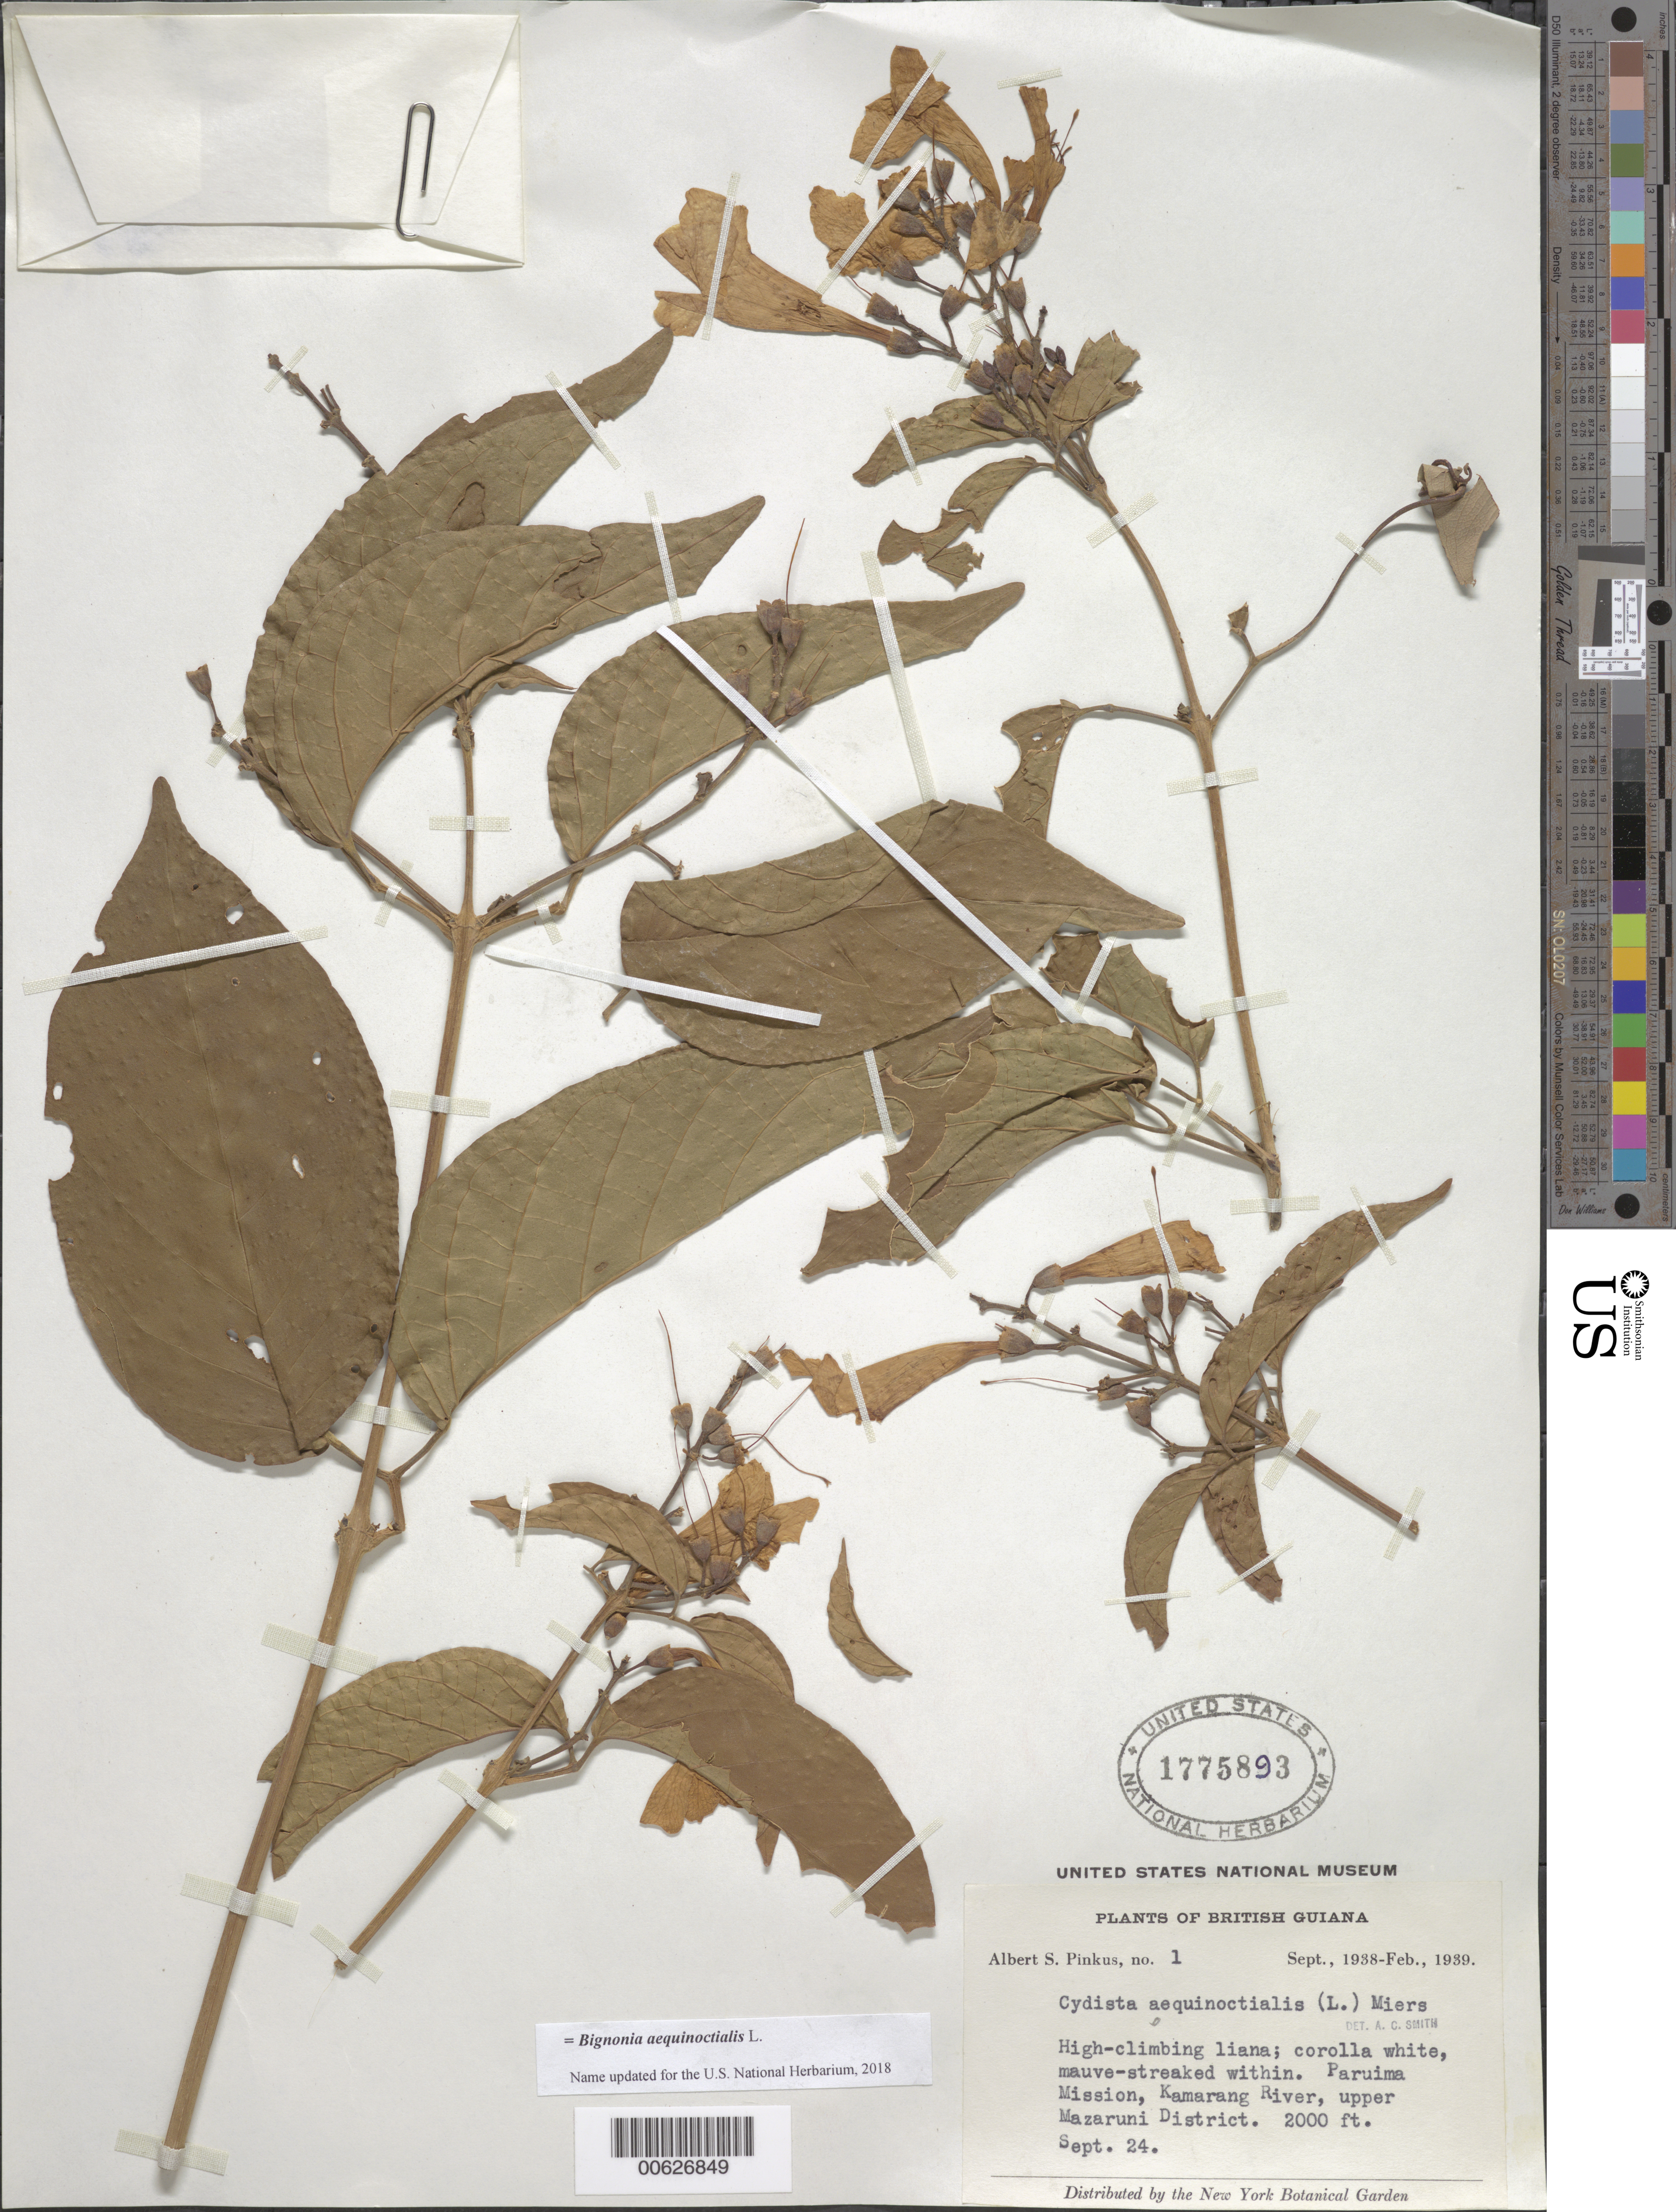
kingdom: Plantae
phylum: Tracheophyta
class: Magnoliopsida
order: Lamiales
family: Bignoniaceae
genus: Bignonia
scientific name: Bignonia aequinoctialis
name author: L.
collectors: A. Pinkus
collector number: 1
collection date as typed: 24-Sep-39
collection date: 1939-09-24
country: Guyana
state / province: Cuyuni-Mazaruni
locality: Paruima Mission, Kamarang R., upper Mazaruni Dist.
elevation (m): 600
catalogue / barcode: US 1775893